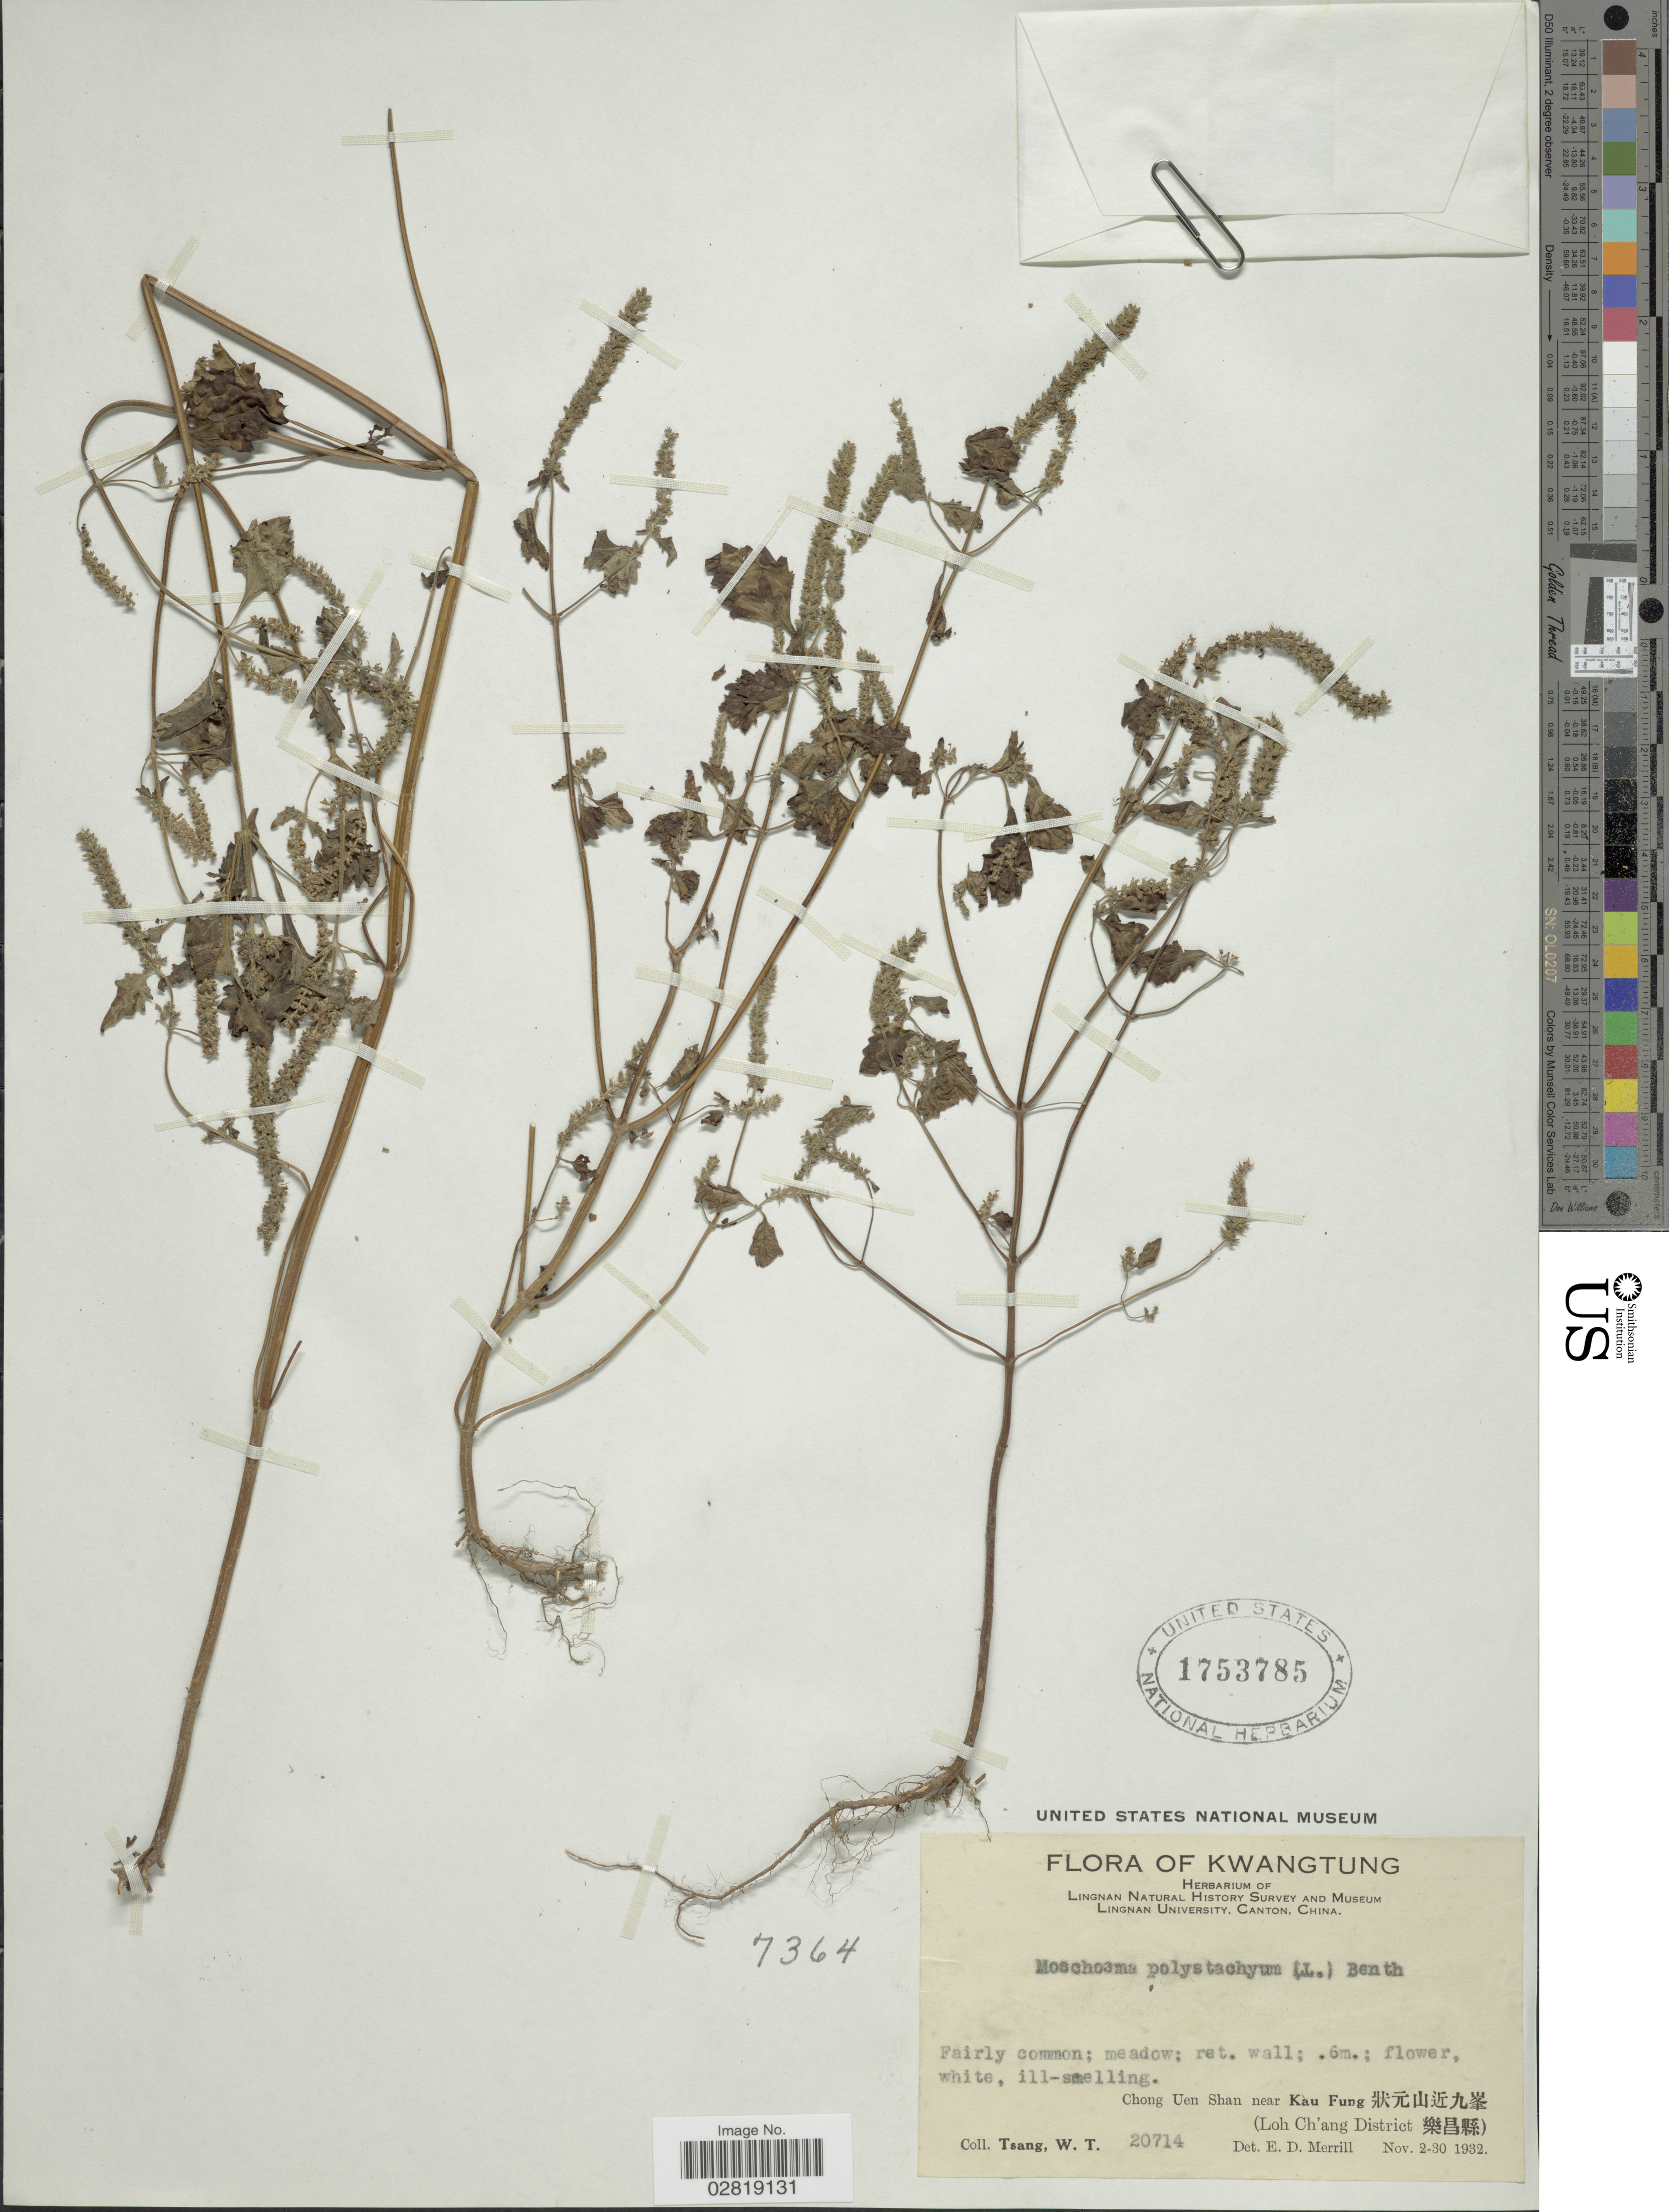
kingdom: Plantae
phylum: Tracheophyta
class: Magnoliopsida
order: Lamiales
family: Lamiaceae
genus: Basilicum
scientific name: Basilicum polystachyon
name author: (L.) Moench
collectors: W. T. Tsang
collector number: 20714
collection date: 1932-11-02/1932-11-30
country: China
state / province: Guangdong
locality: Kwangtung. Chong Uen Shan near Kau Fung, (Loh Ch'ang District).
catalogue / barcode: US 1753785